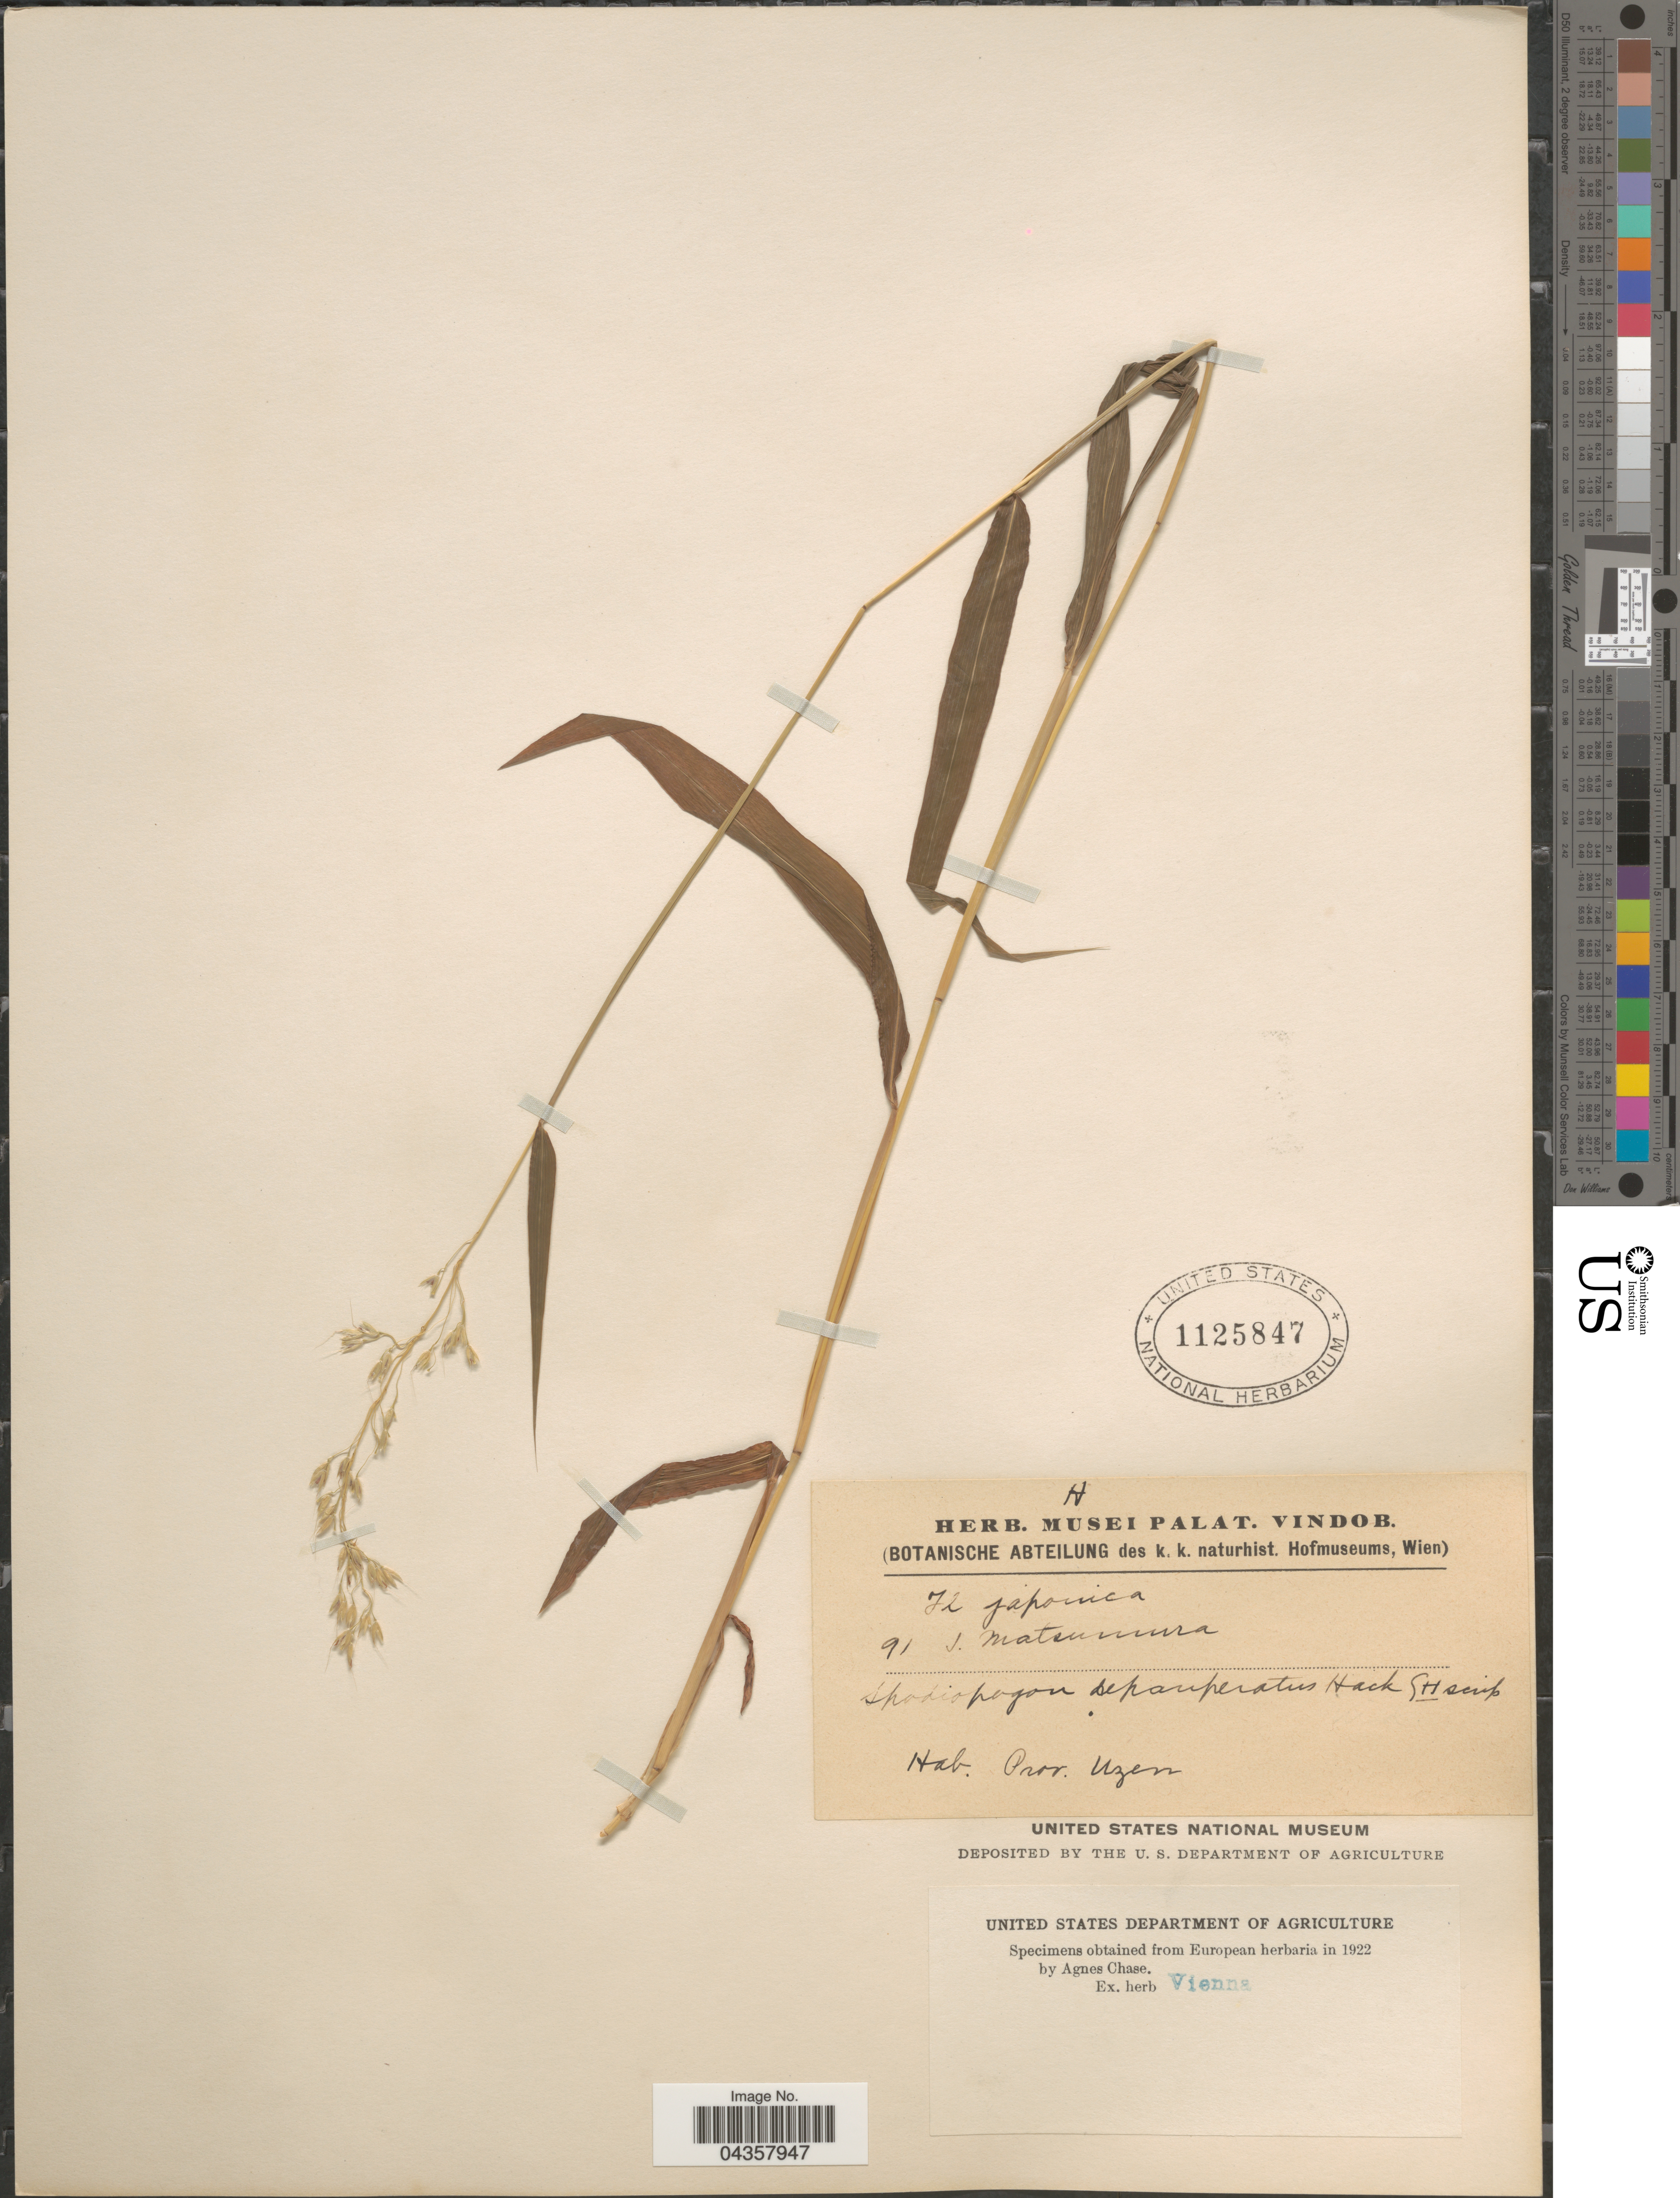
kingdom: Plantae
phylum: Tracheophyta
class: Liliopsida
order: Poales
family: Poaceae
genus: Spodiopogon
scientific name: Spodiopogon depauperatus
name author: Hack.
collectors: J. Matsumura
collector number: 91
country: Japan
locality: Japonica. Prov. Uzen.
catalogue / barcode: US 1125847